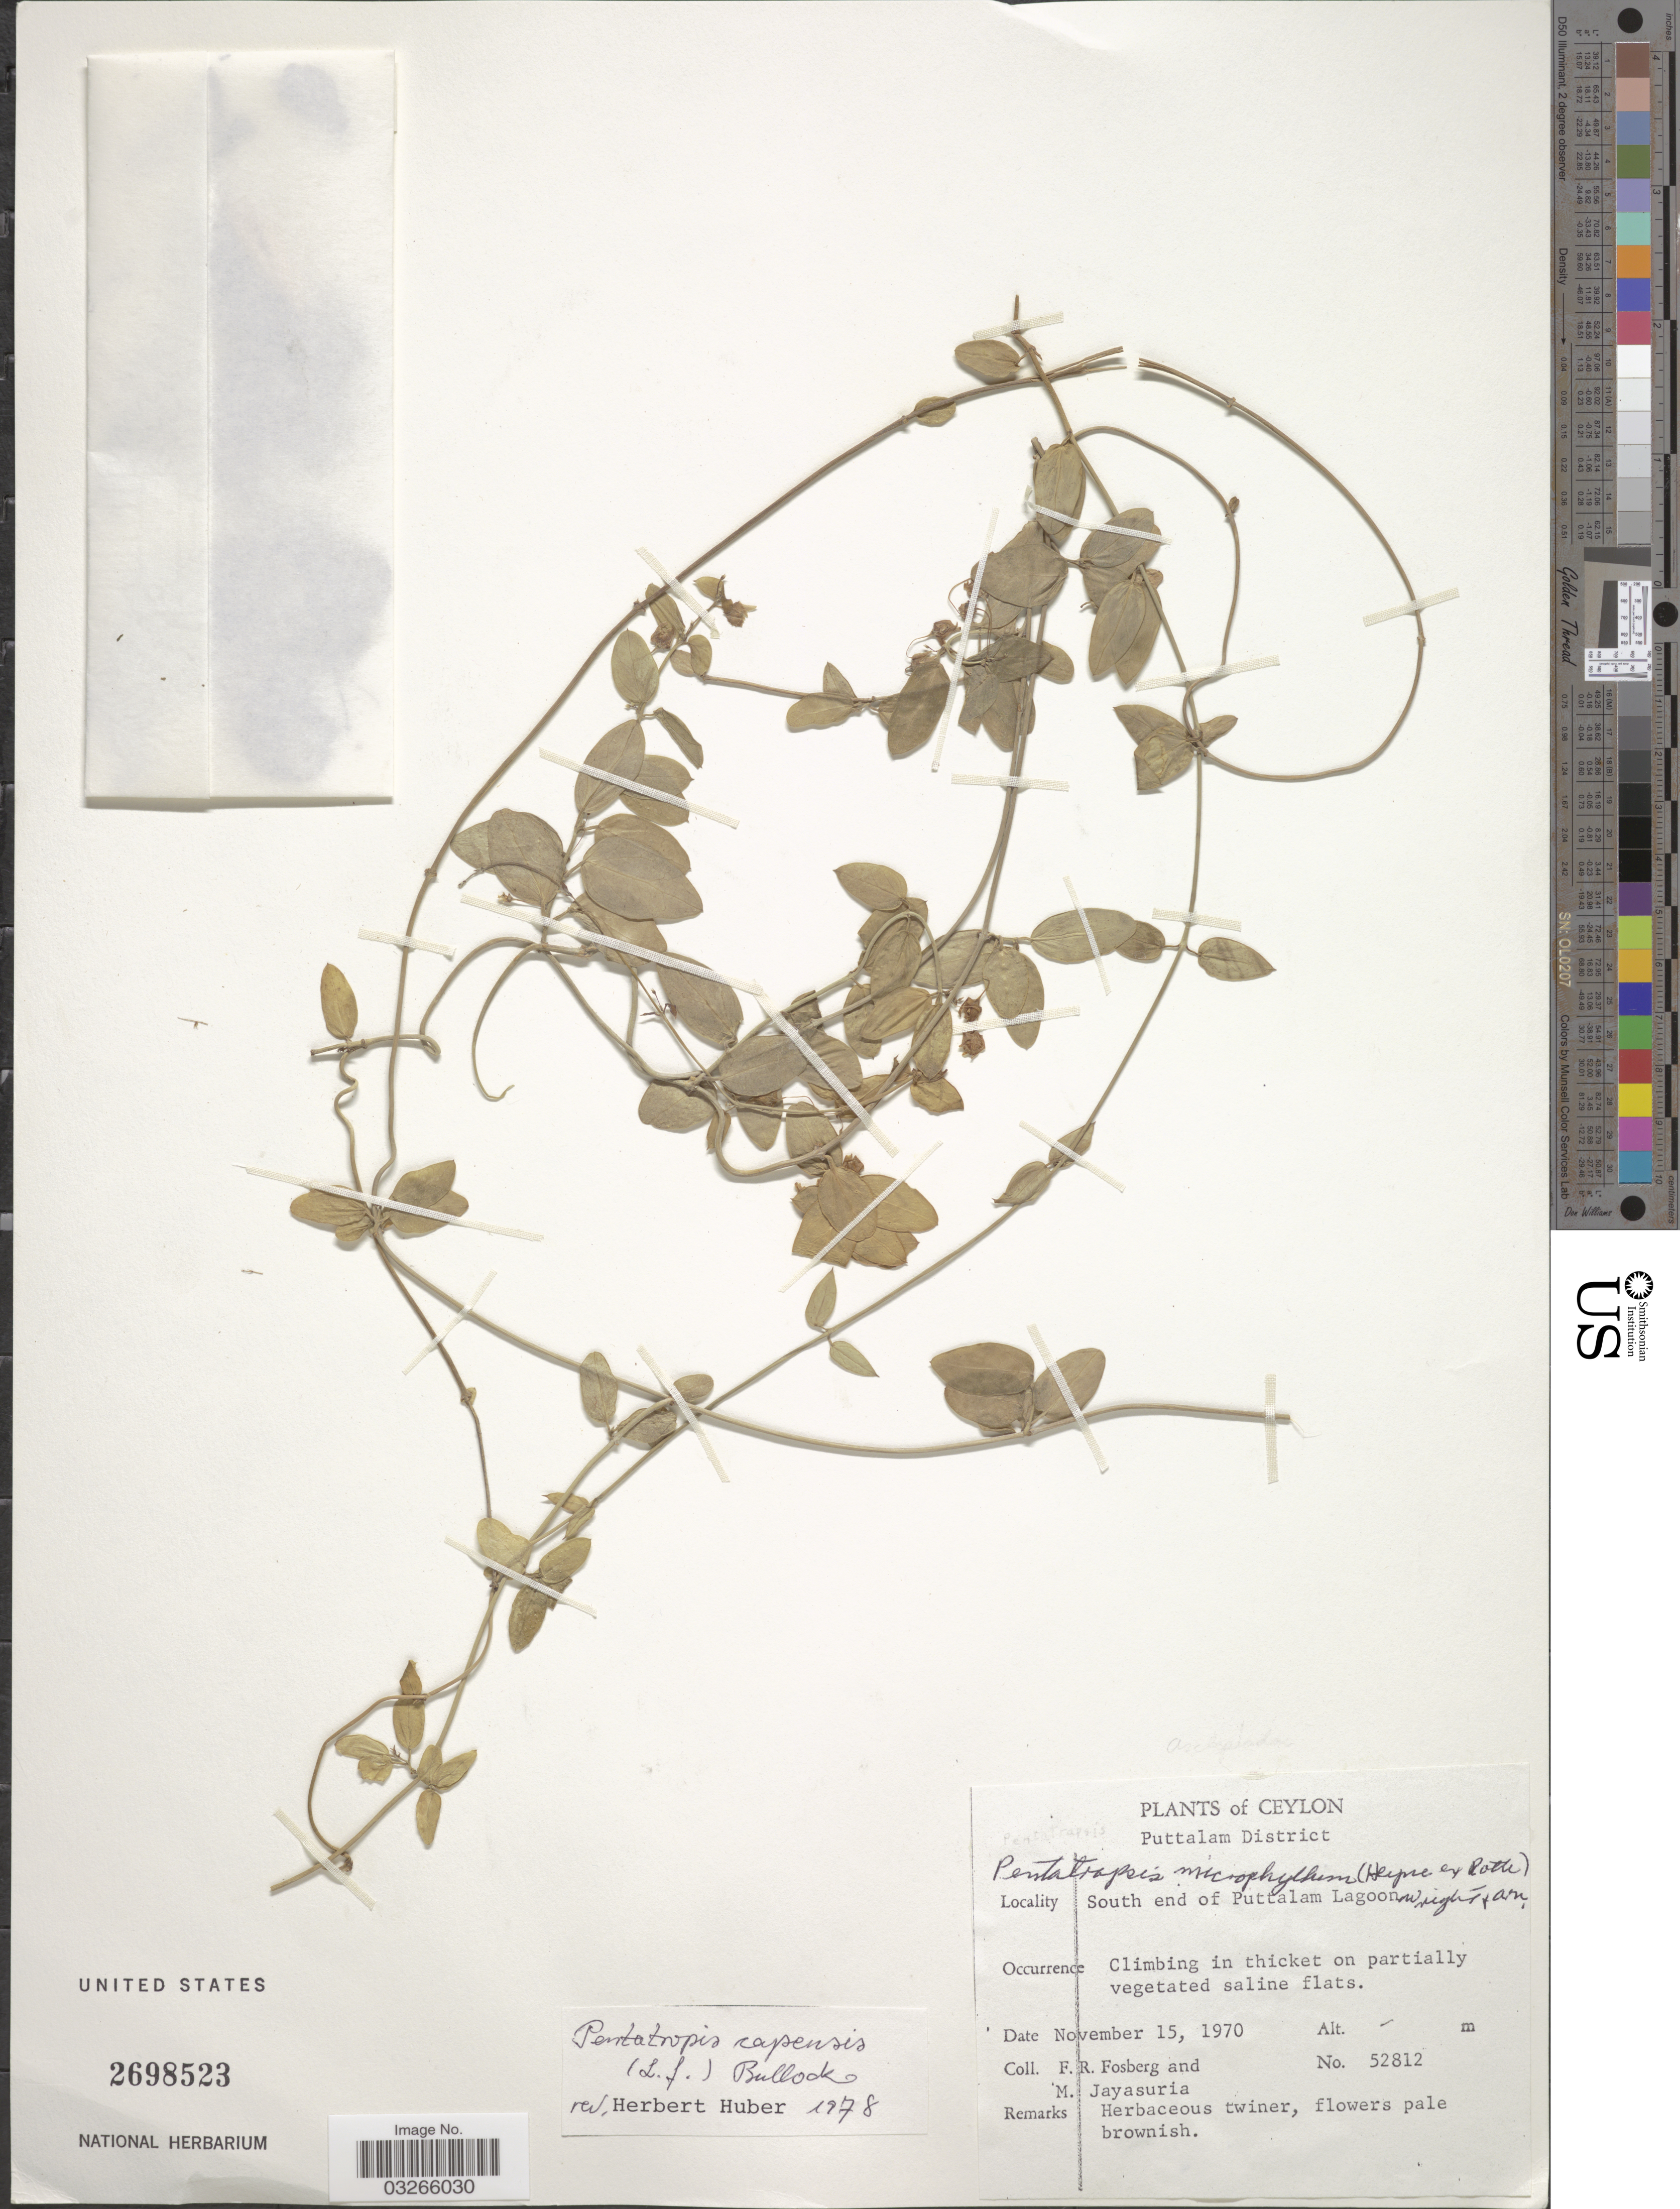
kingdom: Plantae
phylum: Tracheophyta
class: Magnoliopsida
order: Gentianales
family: Apocynaceae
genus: Pentatropis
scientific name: Pentatropis capensis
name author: (L. f.) Bullock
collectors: F. R. Fosberg & M. Jayasuria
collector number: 52812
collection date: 1970-11-15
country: Sri Lanka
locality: Ceylon. Puttalam District. South end of Puttalam Lagoon.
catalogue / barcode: US 2698523